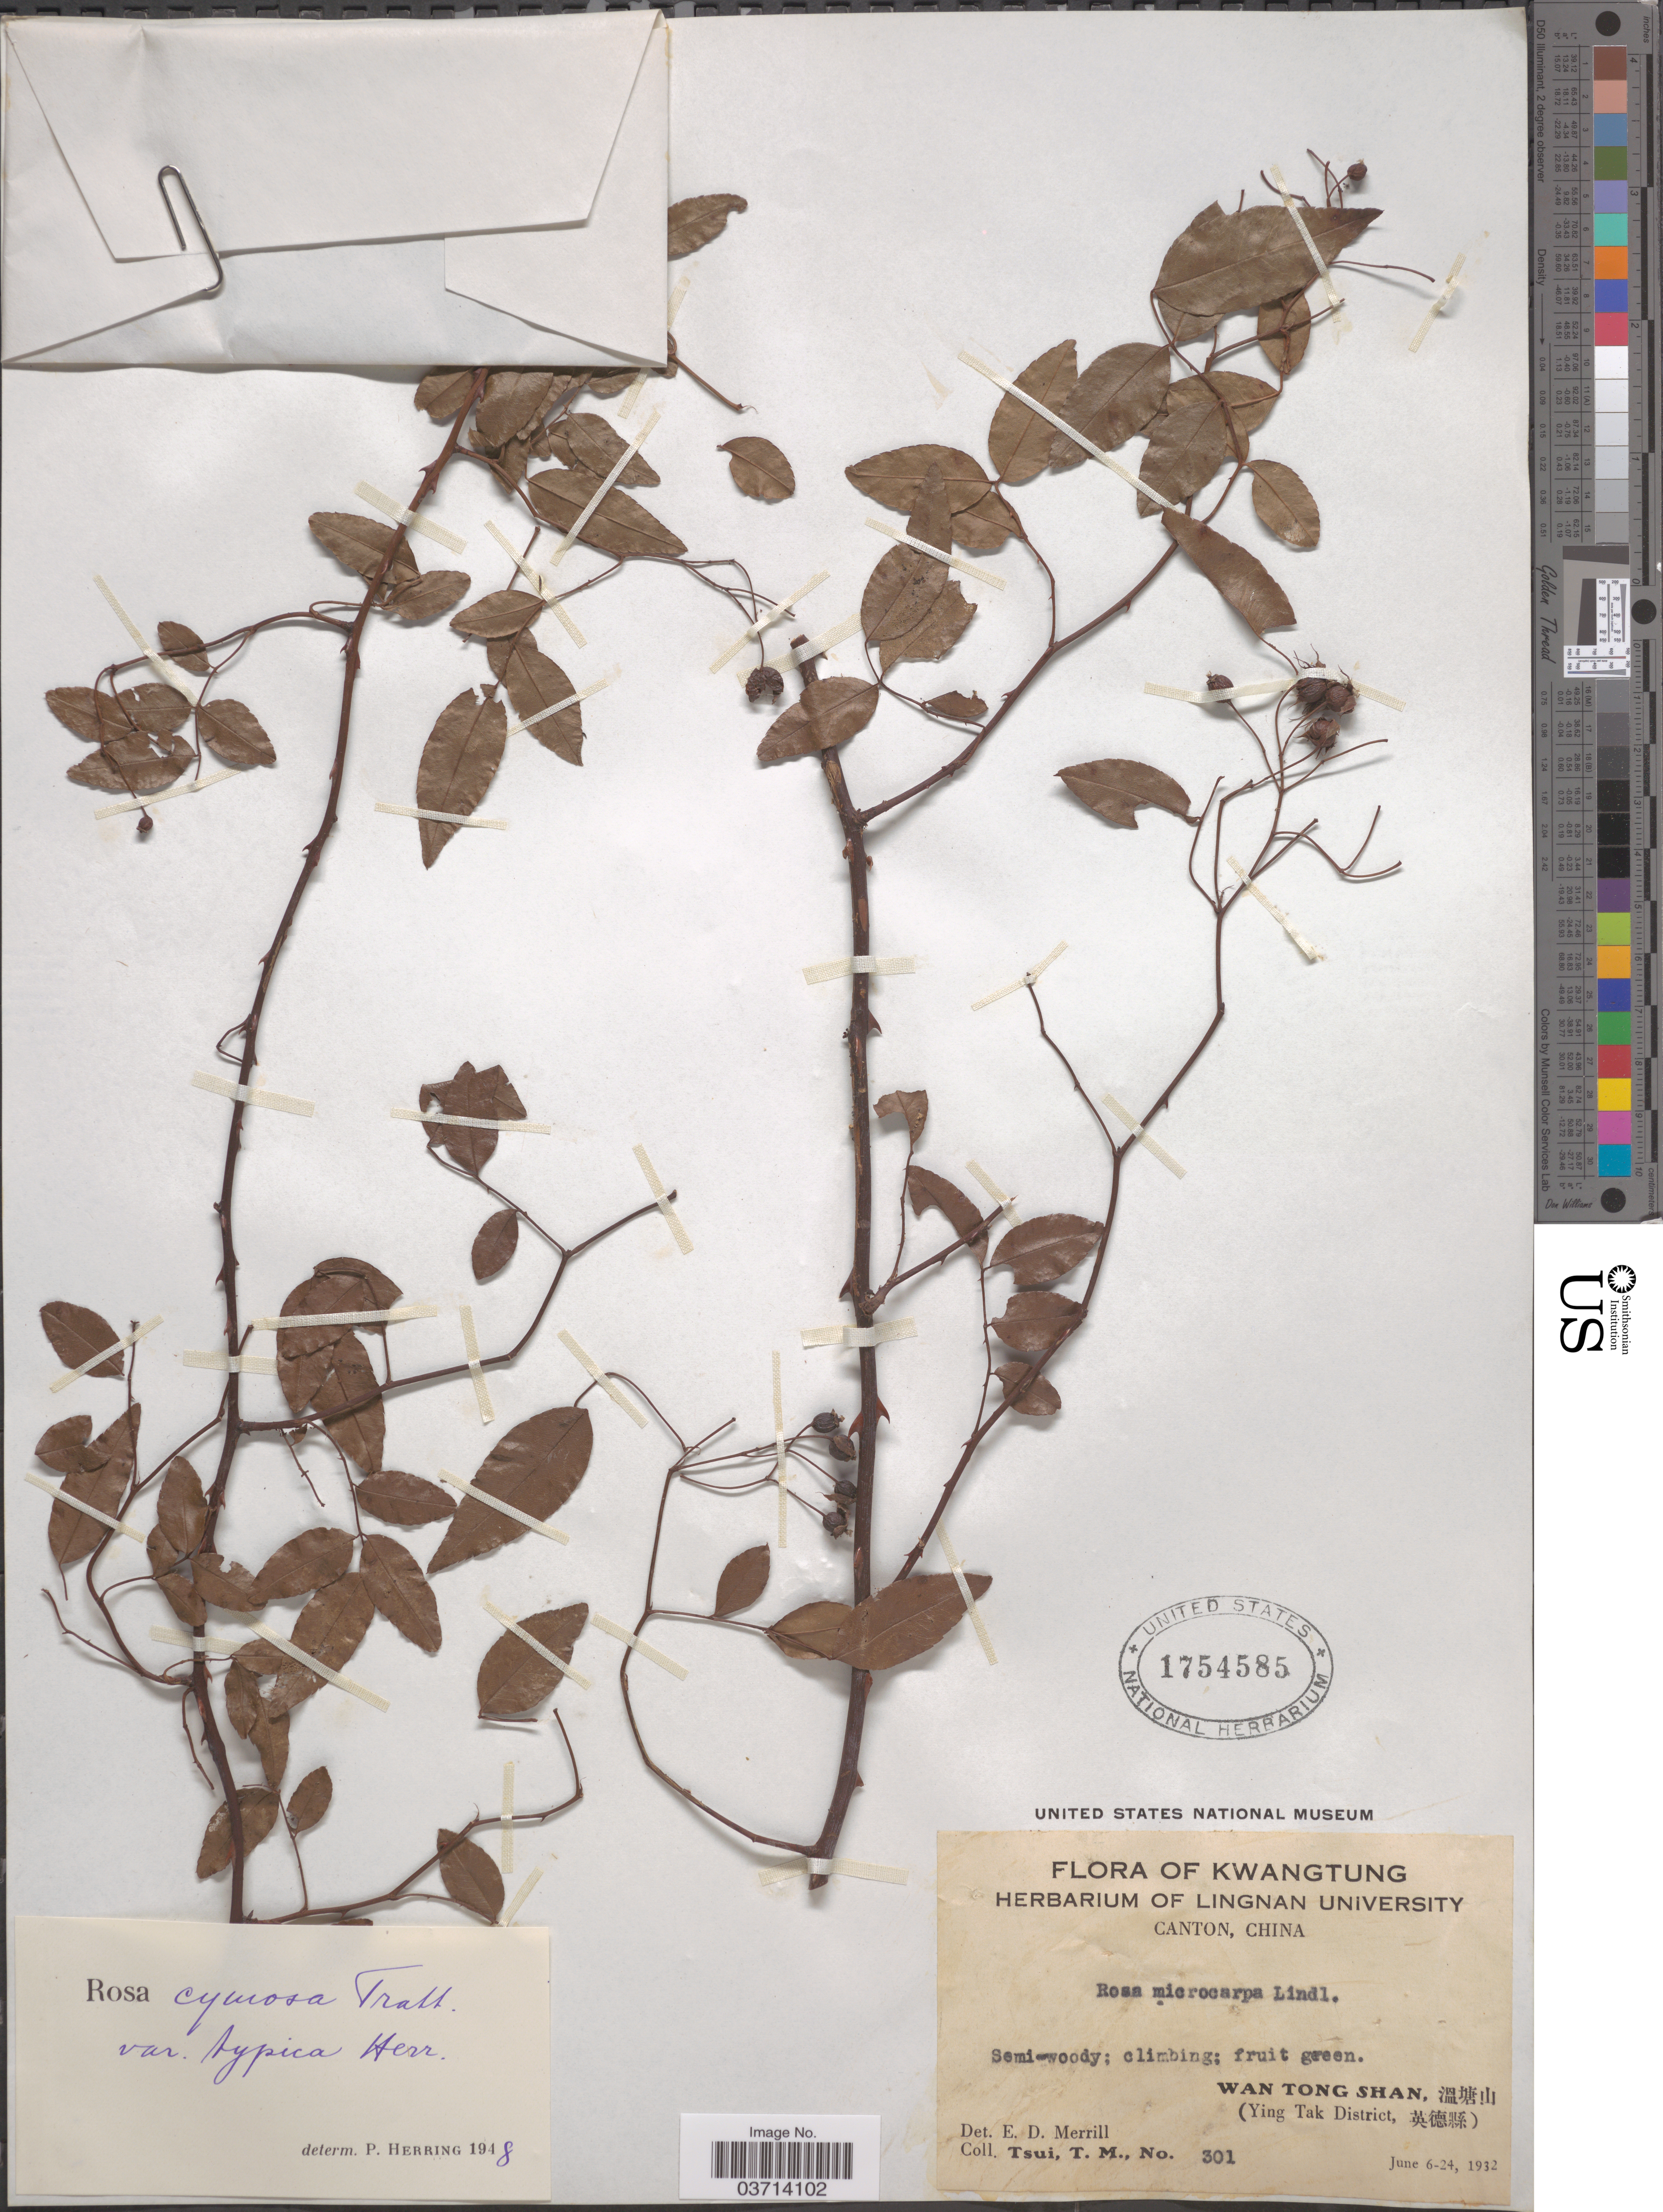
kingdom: Plantae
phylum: Tracheophyta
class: Magnoliopsida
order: Rosales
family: Rosaceae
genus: Rosa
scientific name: Rosa indica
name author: L.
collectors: T. Tsui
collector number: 301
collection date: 1932-06-06/1932-06-24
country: China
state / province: Guangdong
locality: Kwangtung. Wan Tong Shan, X. (Ying Tak District, X).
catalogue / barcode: US 1754585